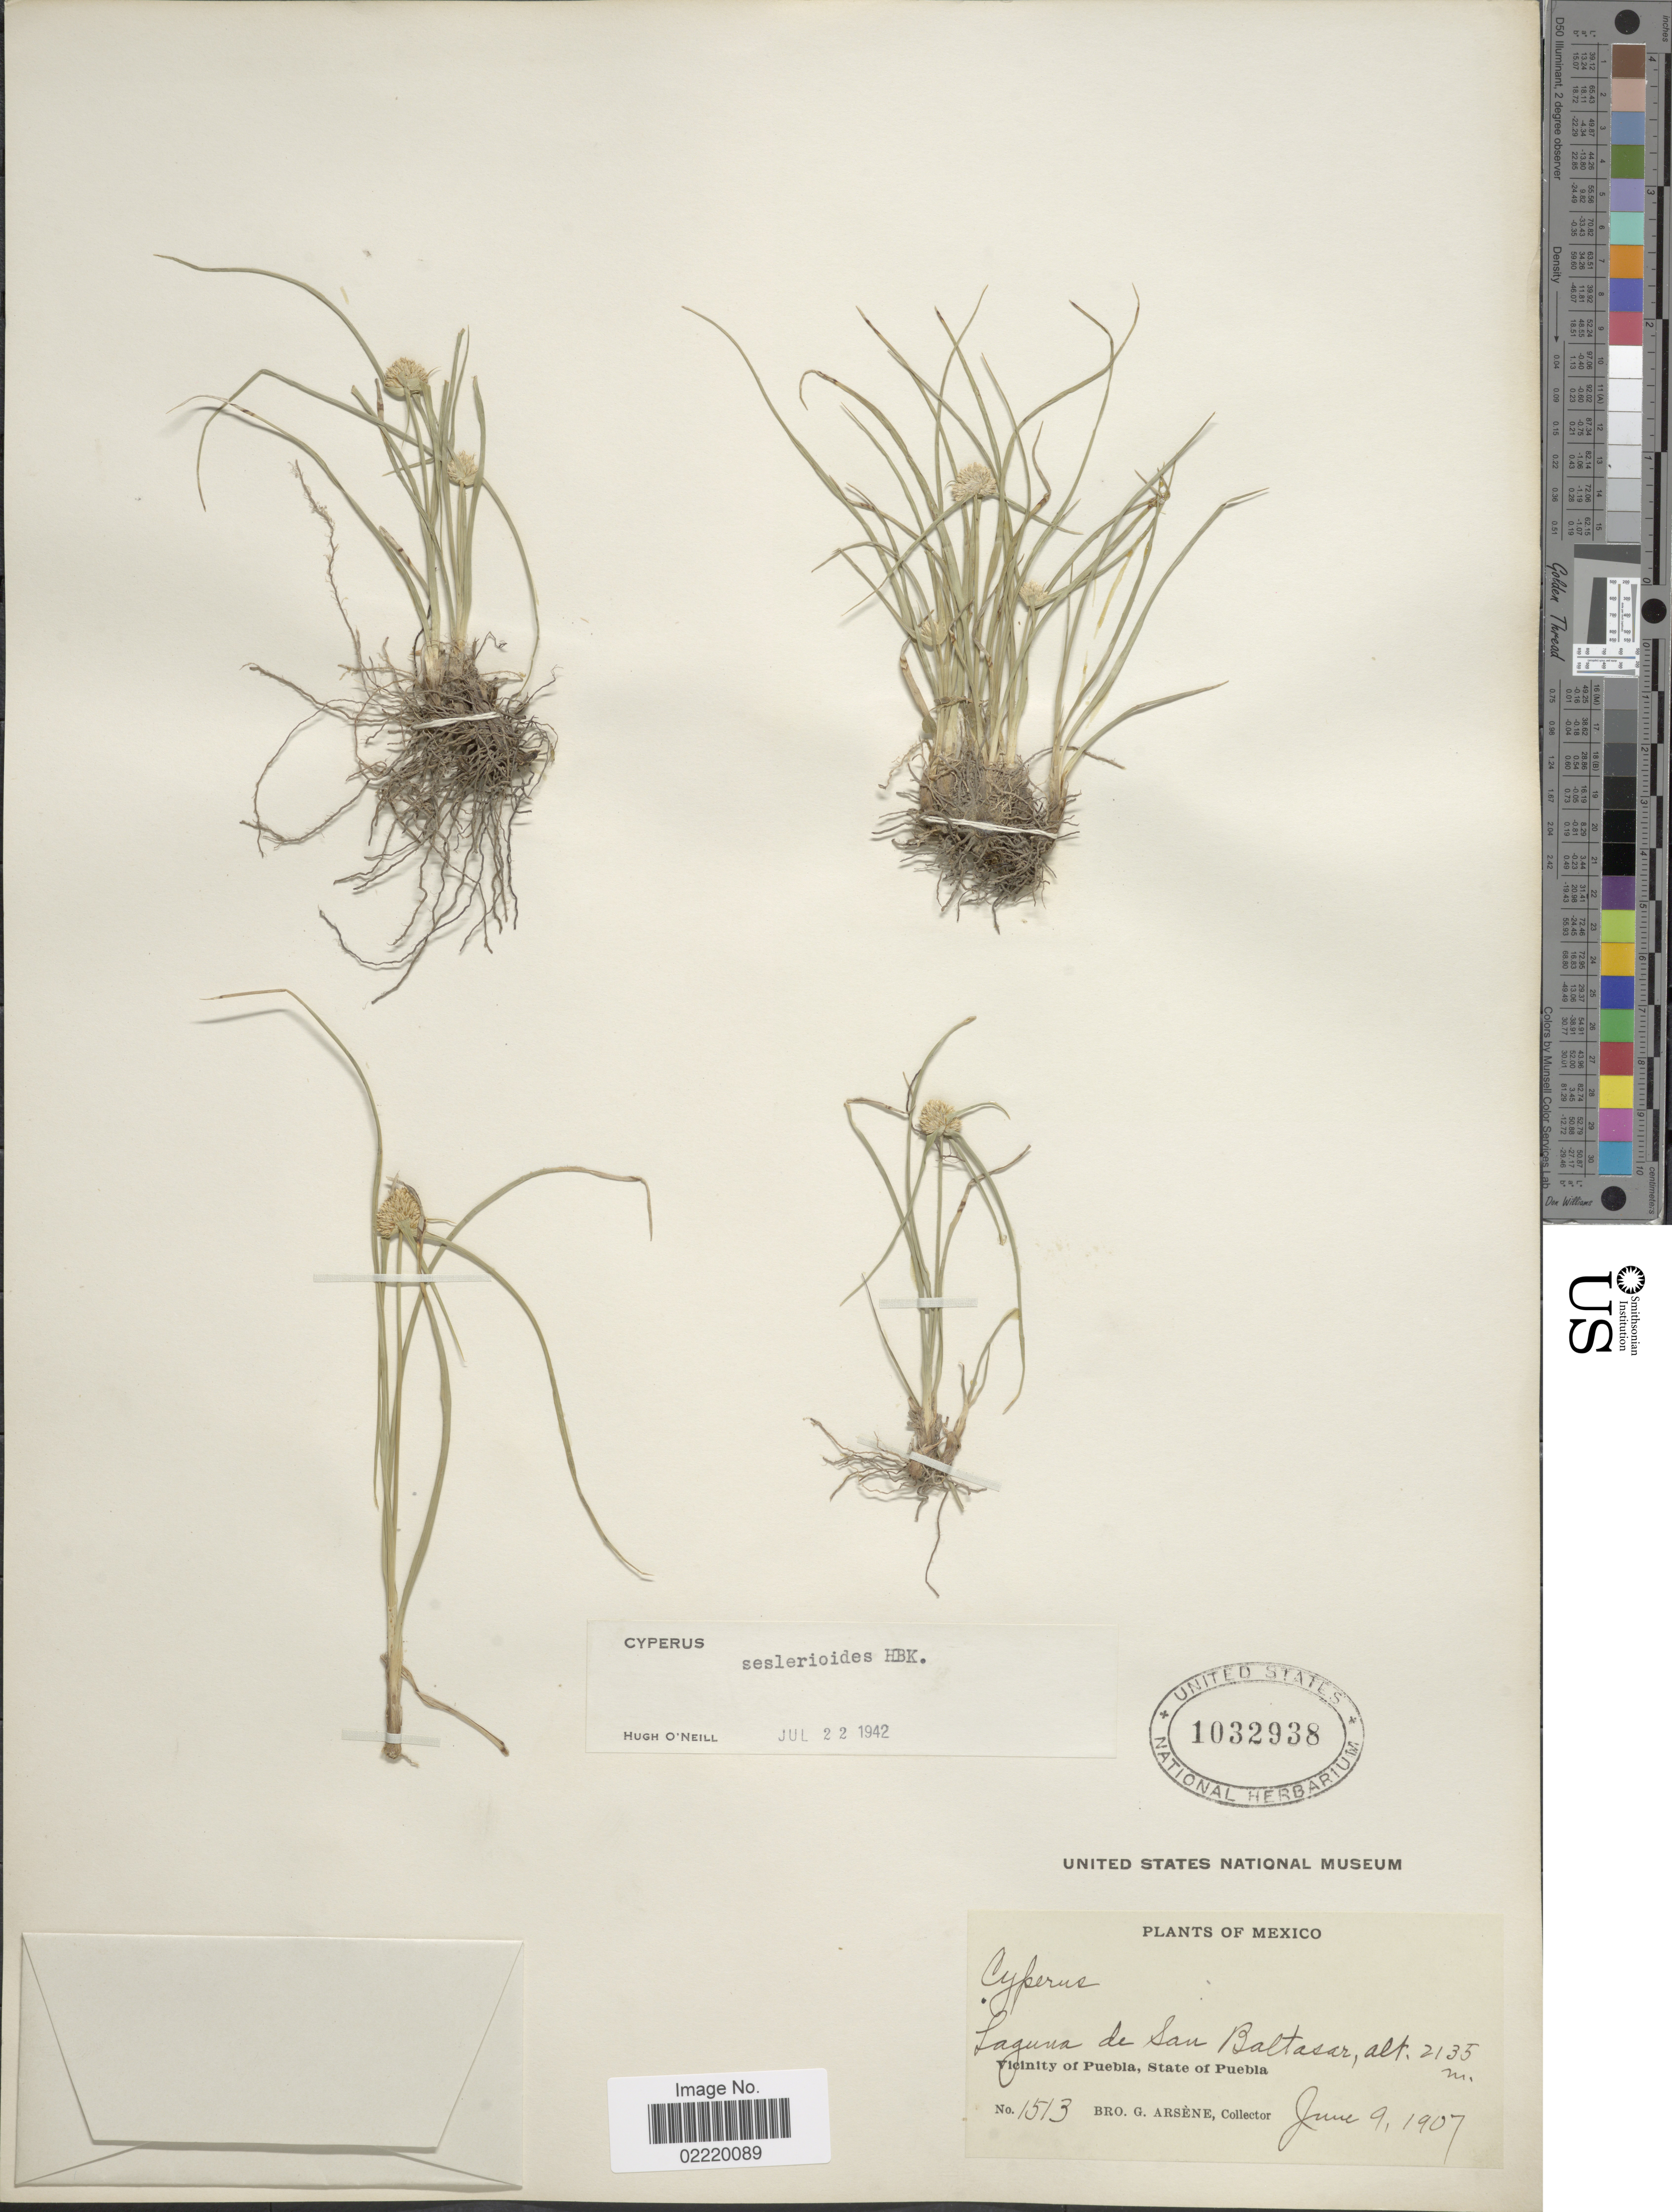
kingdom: Plantae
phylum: Tracheophyta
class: Liliopsida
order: Poales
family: Cyperaceae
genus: Cyperus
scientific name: Cyperus seslerioides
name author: Kunth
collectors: Bro. G. Arsène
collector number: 1513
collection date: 1907-06-09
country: Mexico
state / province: Puebla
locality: Laguna de San Baltasar, Vicinity of Puebla.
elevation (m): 2135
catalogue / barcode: US 1032938